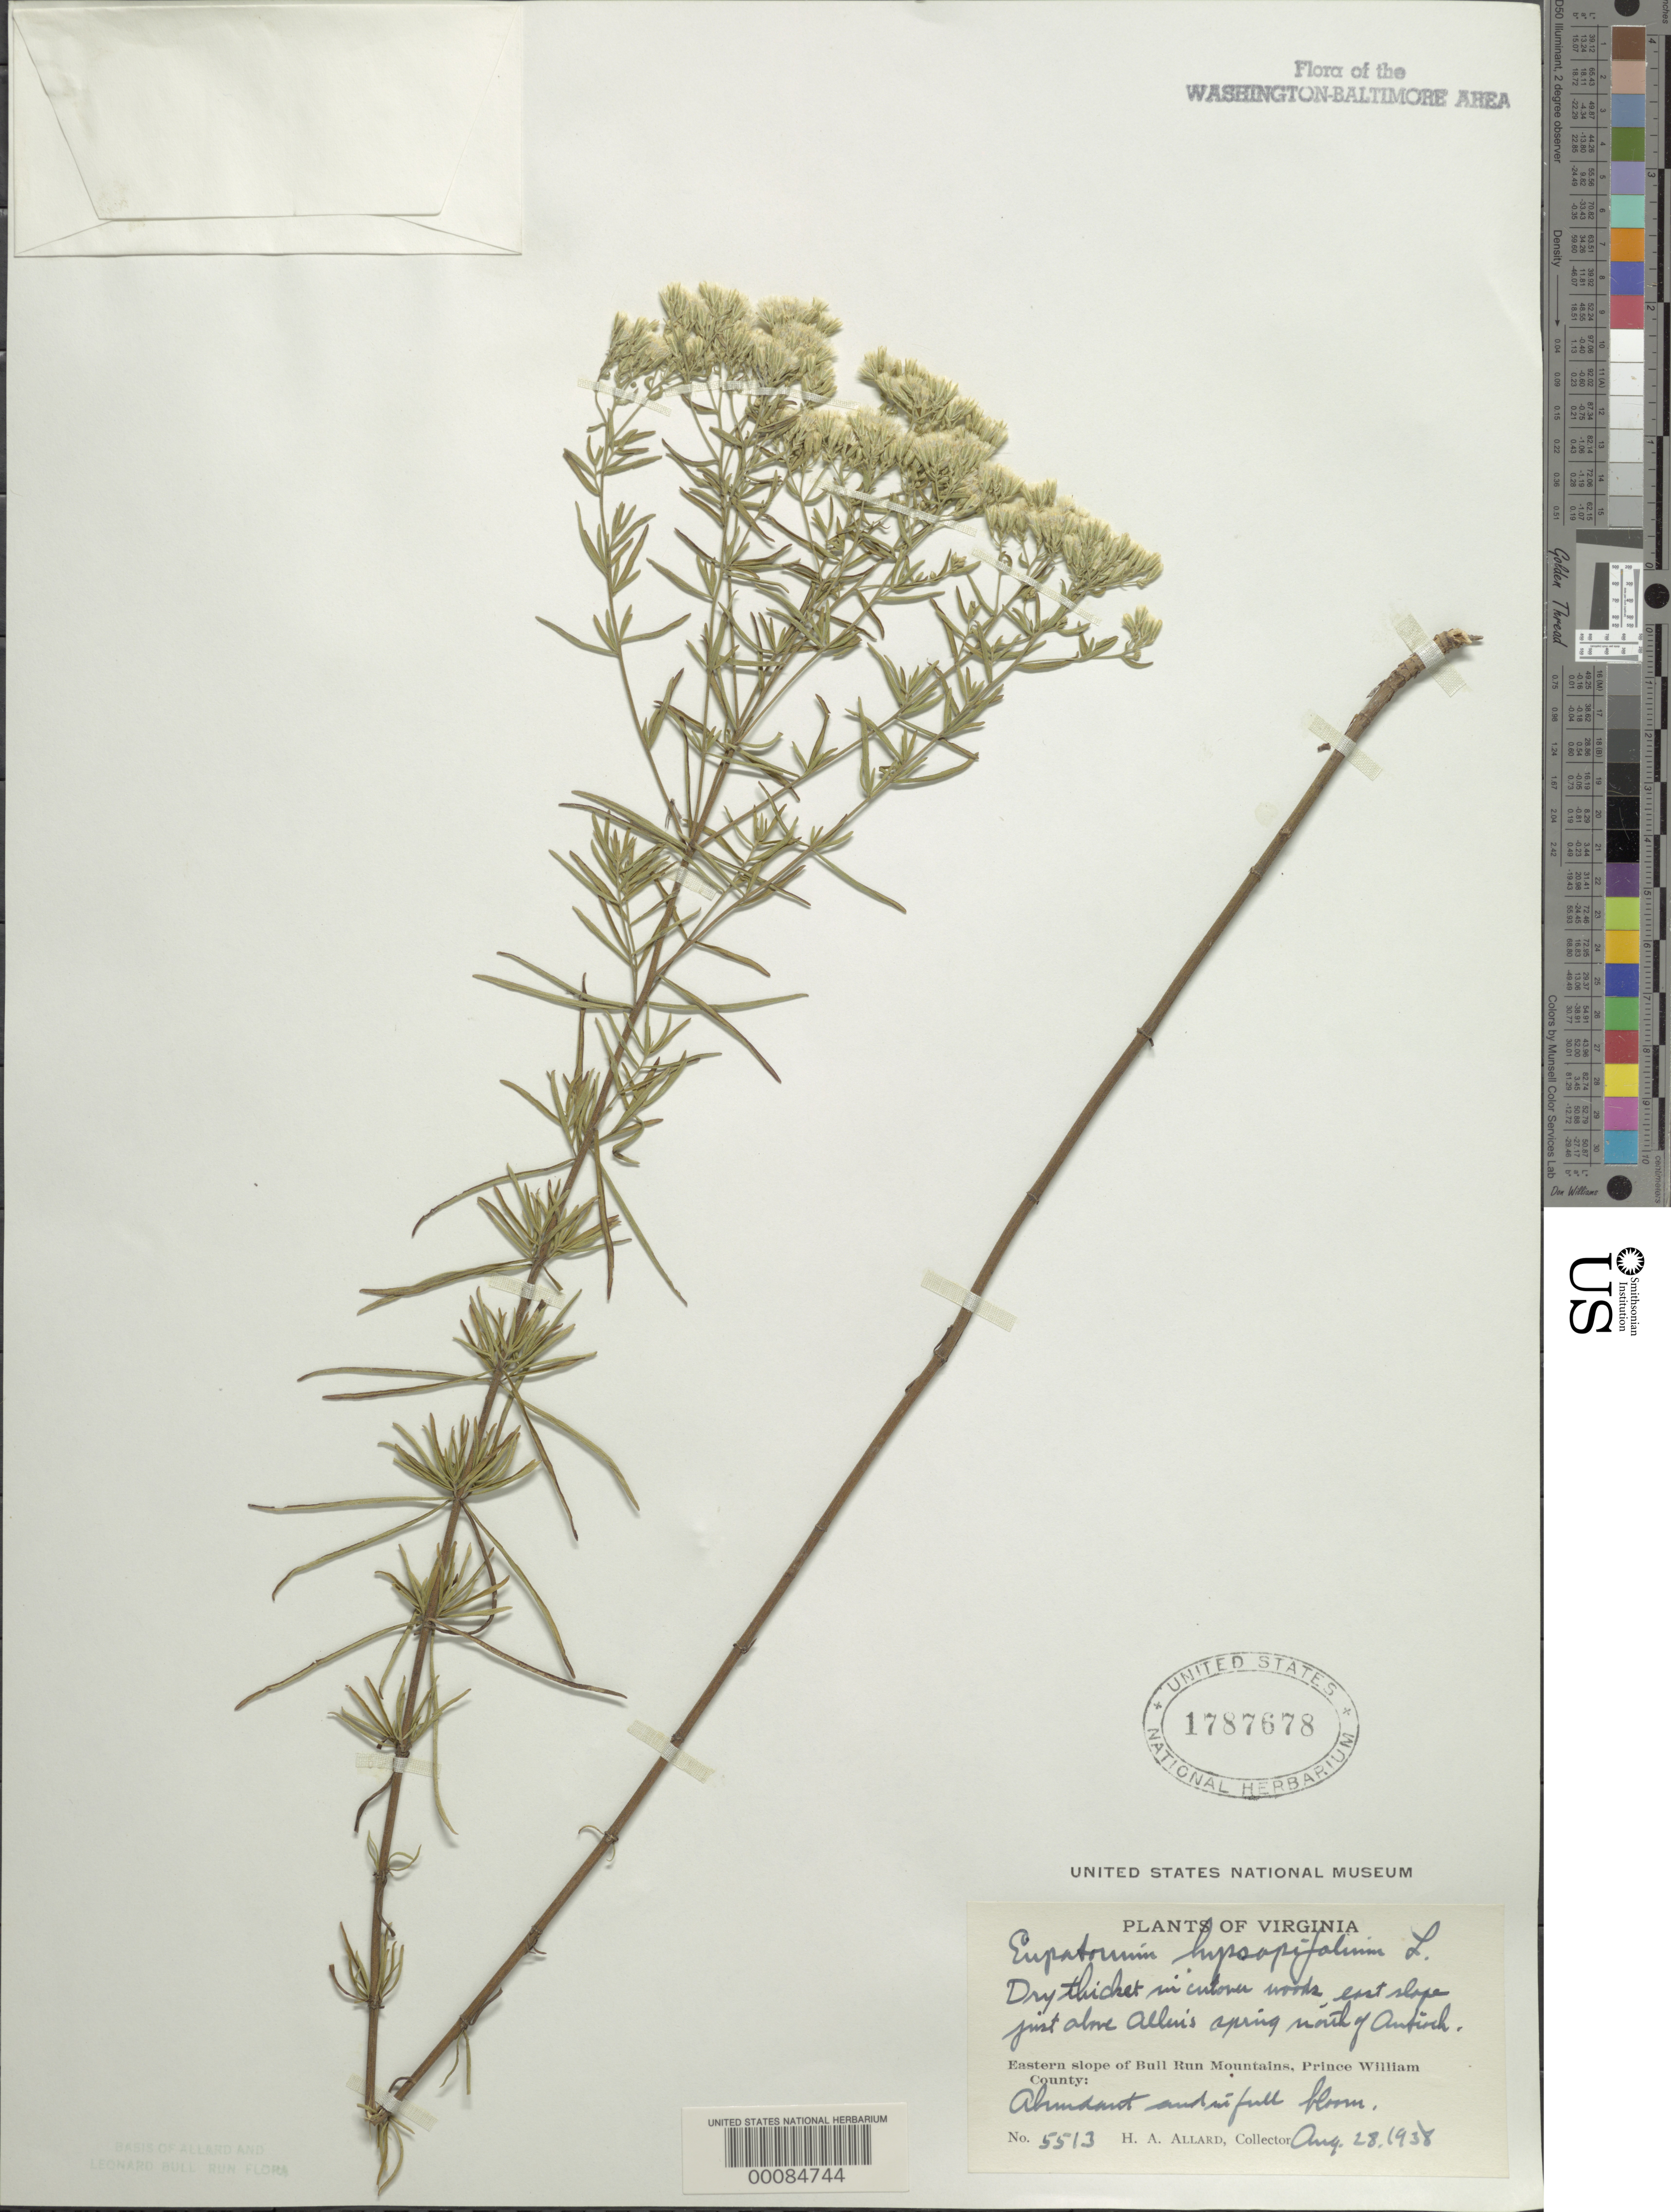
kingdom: Plantae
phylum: Tracheophyta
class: Magnoliopsida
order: Asterales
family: Asteraceae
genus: Eupatorium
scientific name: Eupatorium hyssopifolium var. typica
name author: L.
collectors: H. A. Allard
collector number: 5513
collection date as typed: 28 Aug 1938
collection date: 1938-08-28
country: United States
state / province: Virginia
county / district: Prince William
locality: North of Antioch, above Allens Spring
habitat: Dry thicket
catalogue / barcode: US 1787678